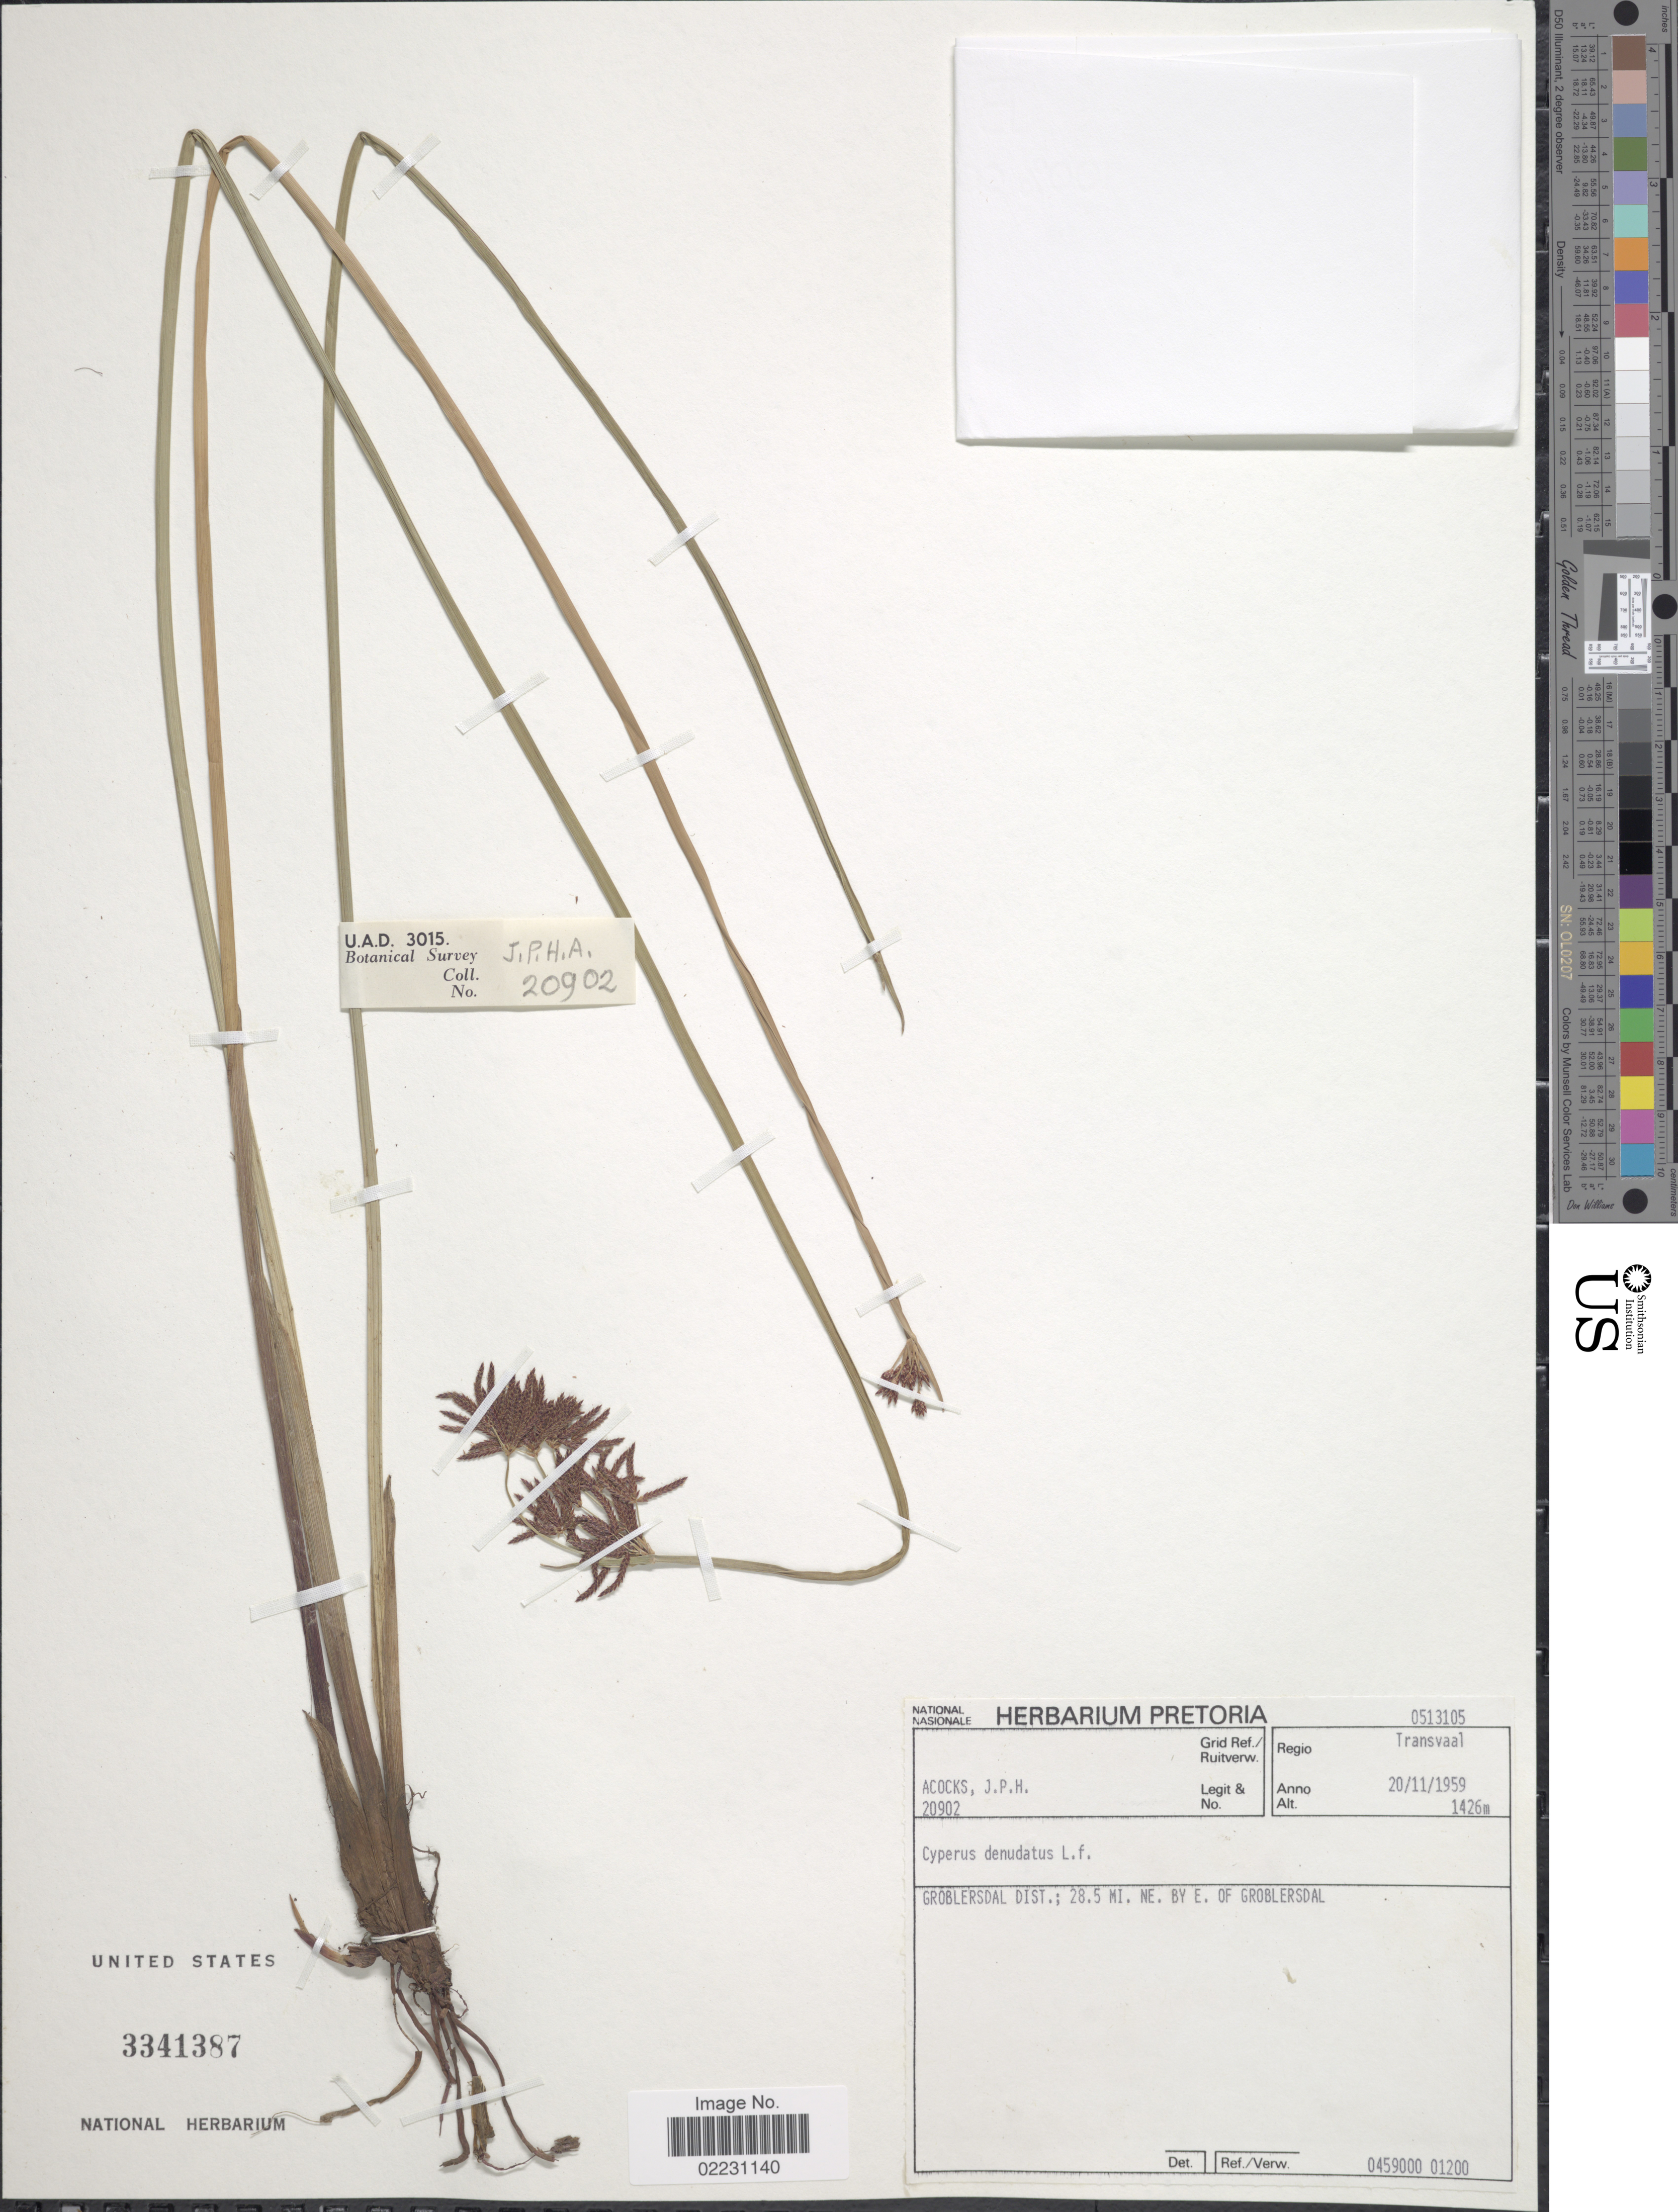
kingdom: Plantae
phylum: Tracheophyta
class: Liliopsida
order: Poales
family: Cyperaceae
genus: Cyperus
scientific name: Cyperus denudatus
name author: L. f.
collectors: J. P. Acocks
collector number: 20902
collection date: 1959-11-20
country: South Africa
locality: Groblersdal Dist.; 28.5 mi. NE. by E. of Groblersdal. Regio Transvaal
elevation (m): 1426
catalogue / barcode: US 3341387